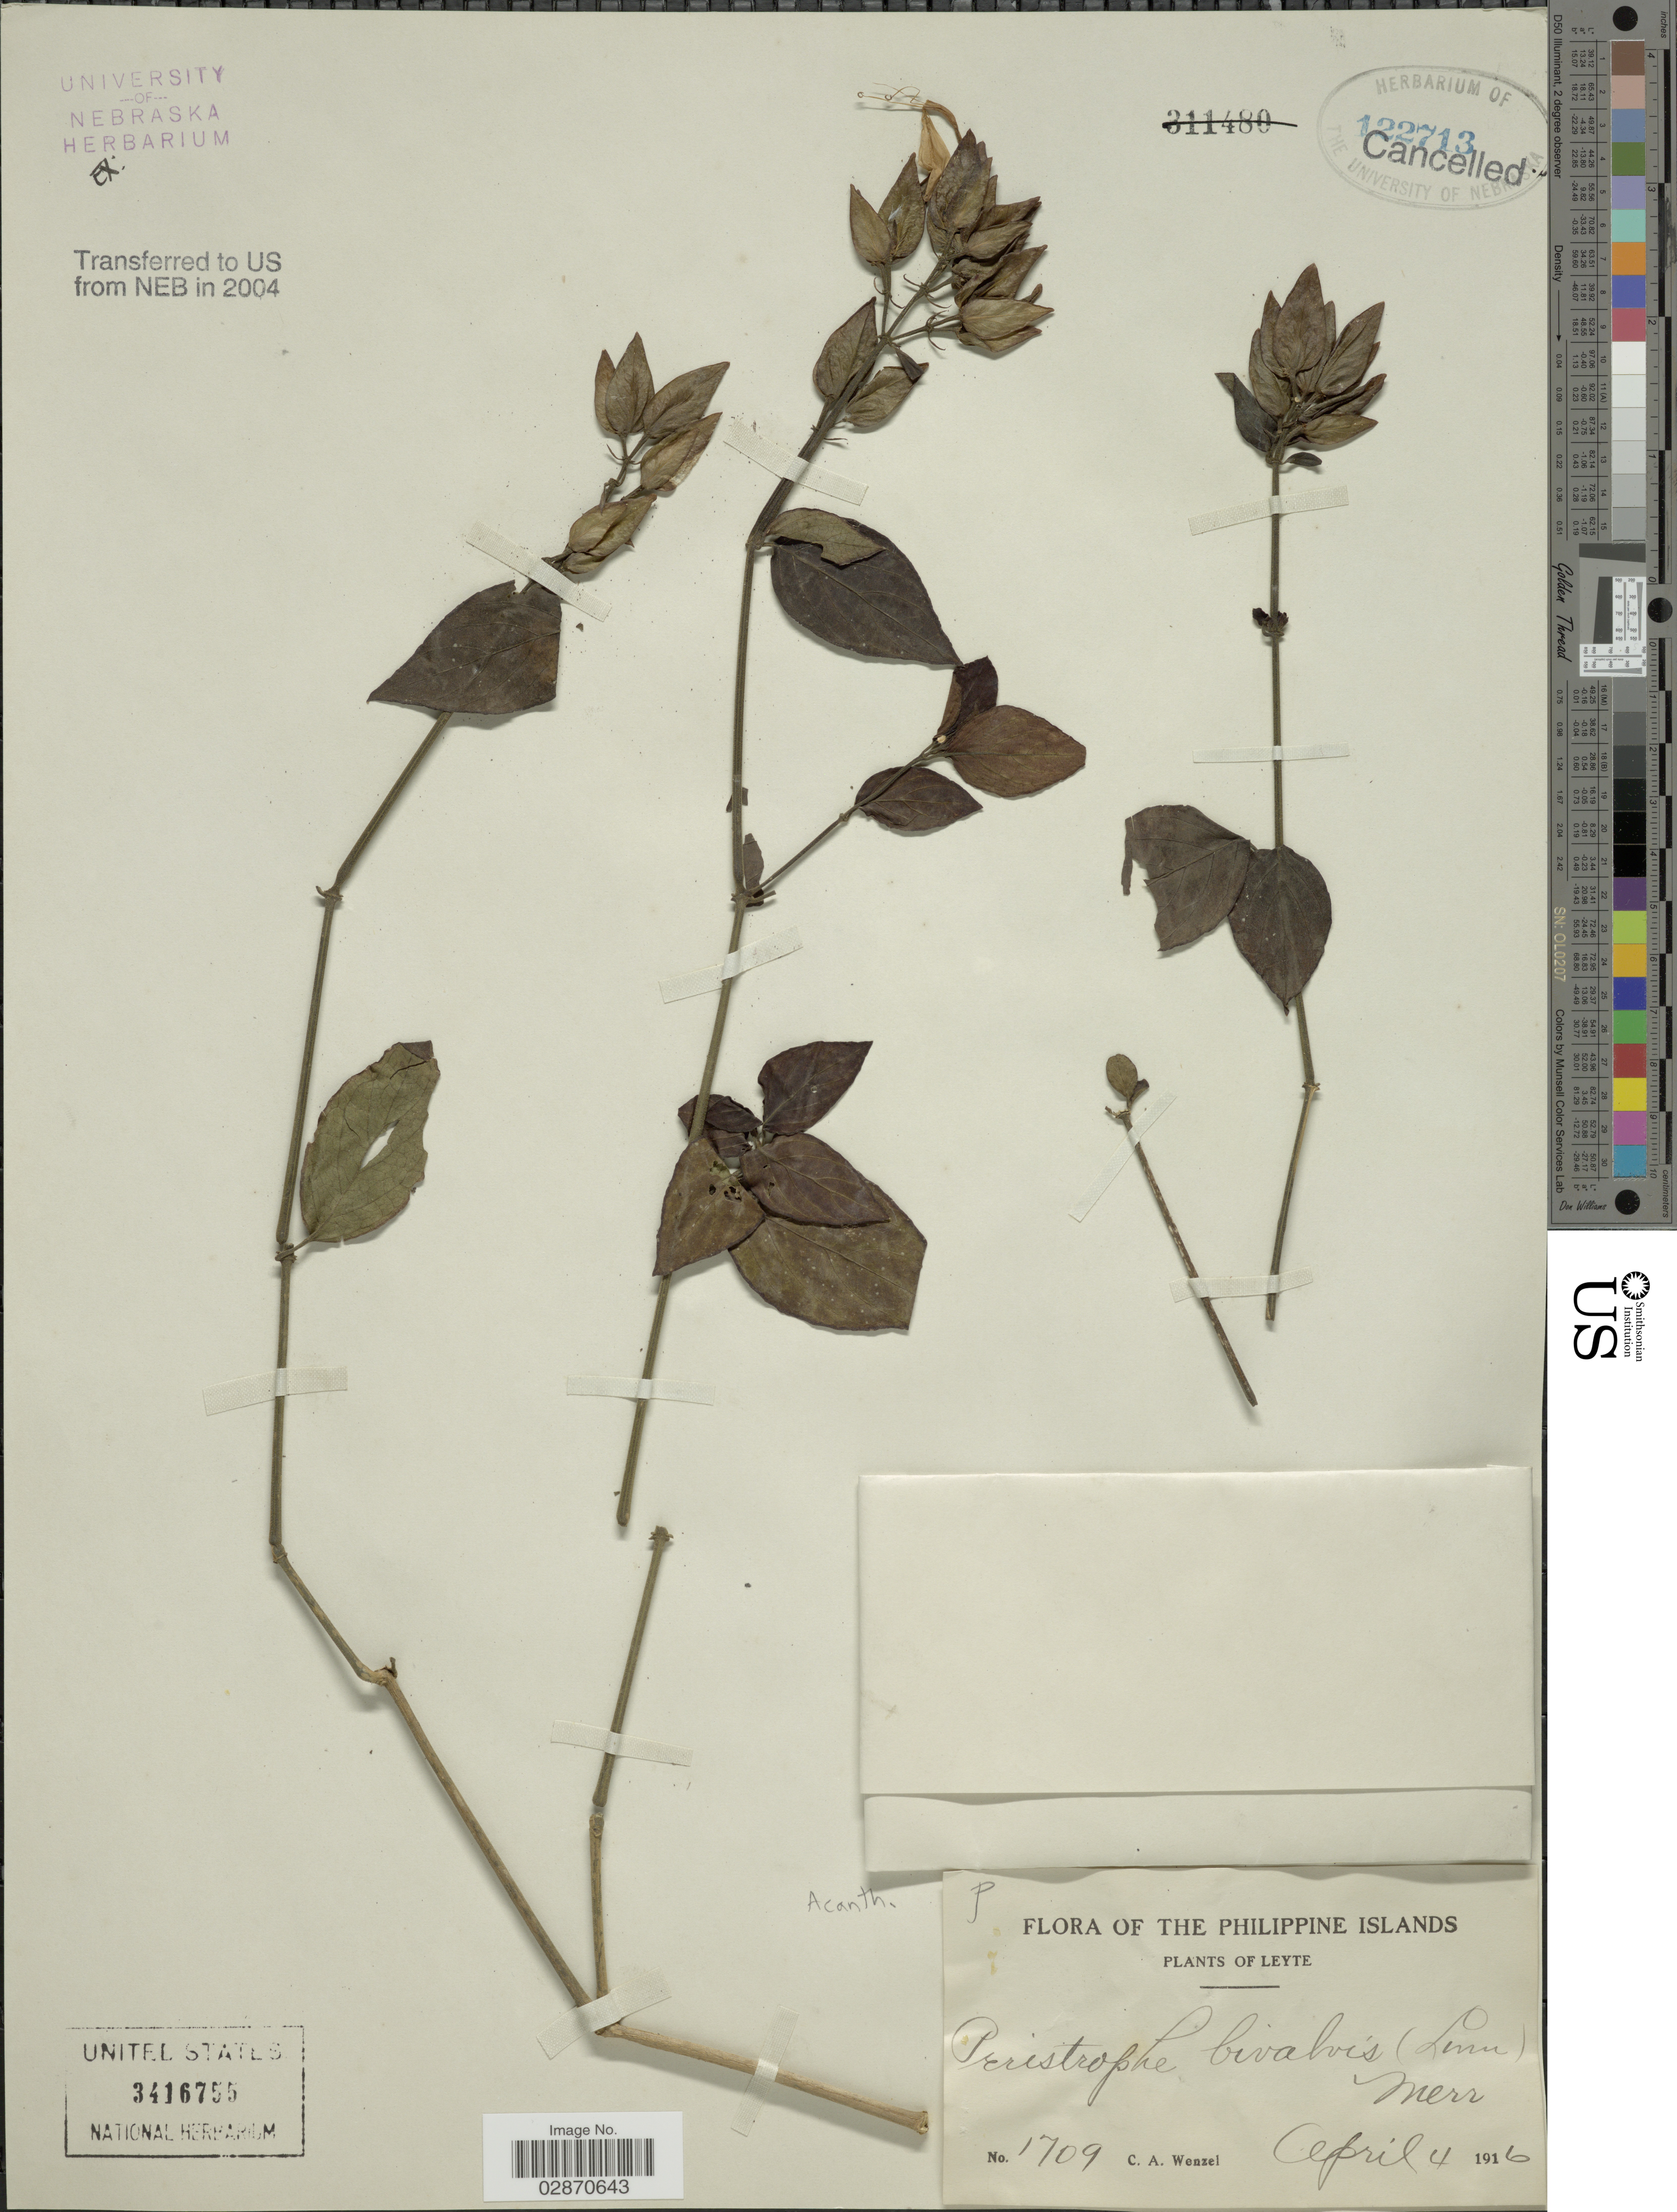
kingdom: Plantae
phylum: Tracheophyta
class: Magnoliopsida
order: Lamiales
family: Acanthaceae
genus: Peristrophe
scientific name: Peristrophe bivalvis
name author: (L.) Merr.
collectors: C. Wenzel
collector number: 1709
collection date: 1916-04-04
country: Philippines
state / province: Eastern Visayas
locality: Philippine Islands. Leyte.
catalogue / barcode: US 3416755